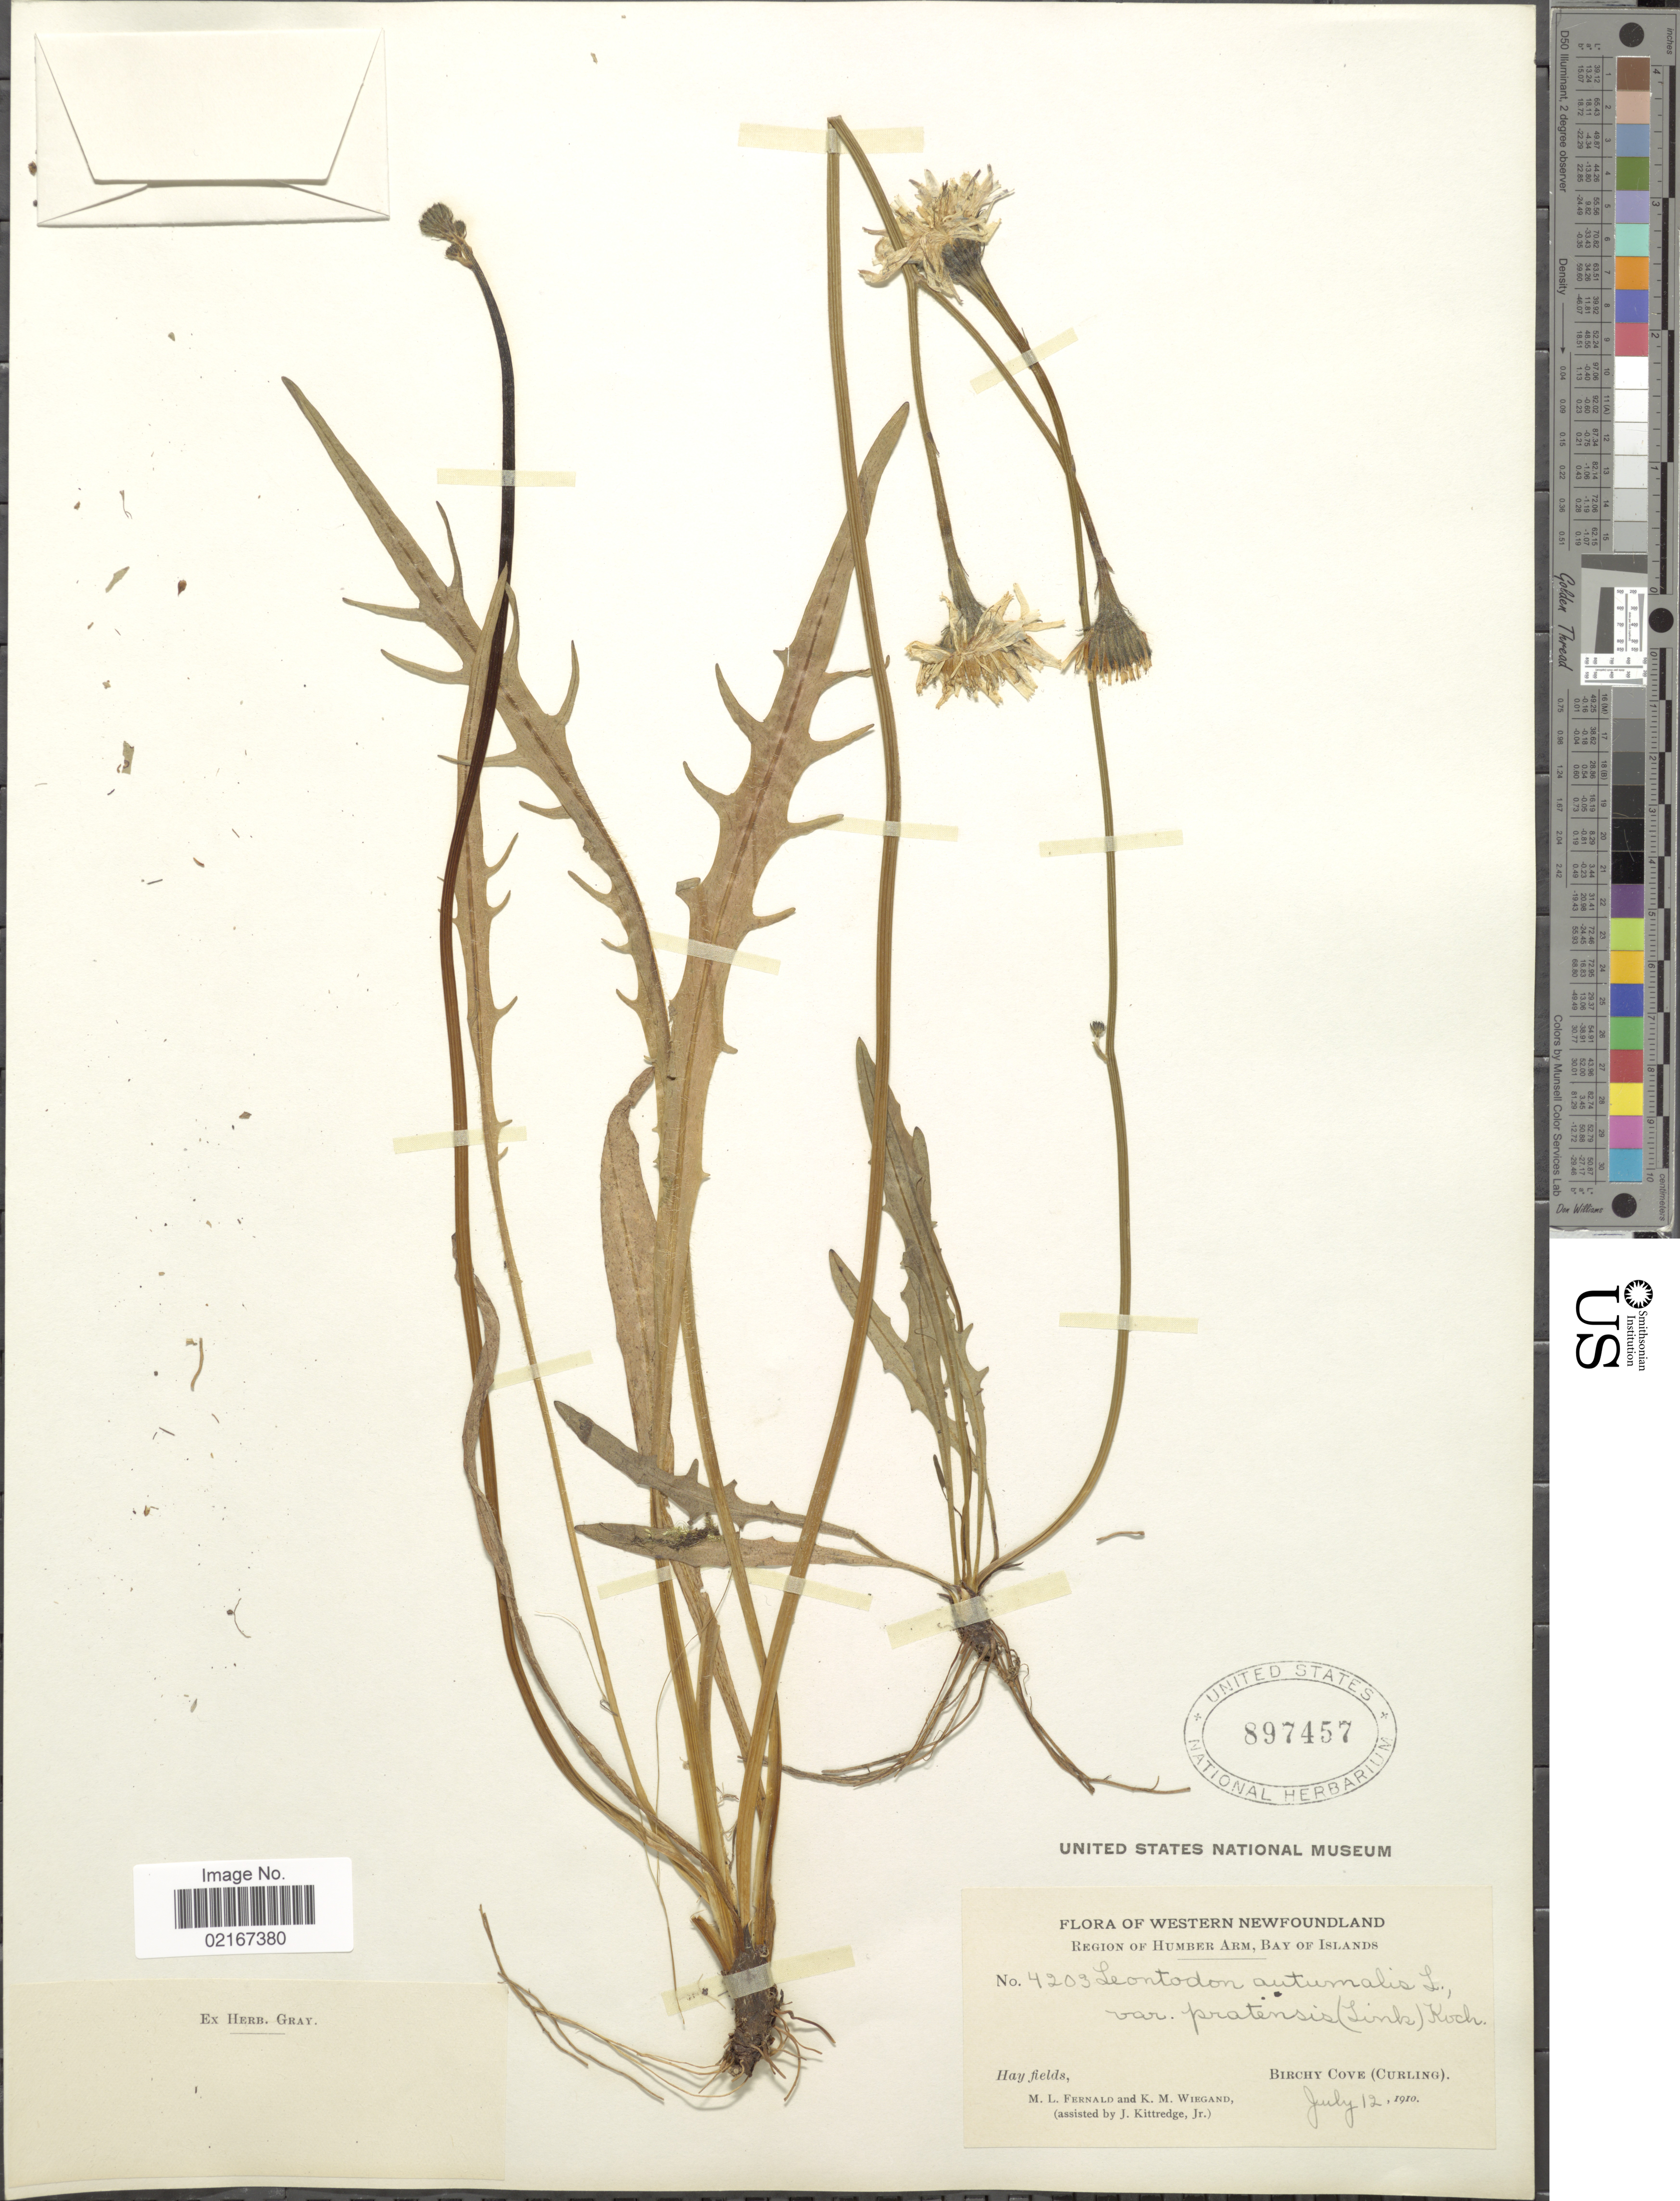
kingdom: Plantae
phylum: Tracheophyta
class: Magnoliopsida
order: Asterales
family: Asteraceae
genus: Scorzoneroides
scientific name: Scorzoneroides autumnalis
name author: (L.) Moench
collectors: M. L. Fernald, K. M. Wiegand & J. Kittredge Jr.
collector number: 4203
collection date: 1910-07-12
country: Canada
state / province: Newfoundland and Labrador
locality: Western Newfoundland, Region of Humber Arm, Bay of Islands, Birchy Cove (Curling)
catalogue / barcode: US 897457